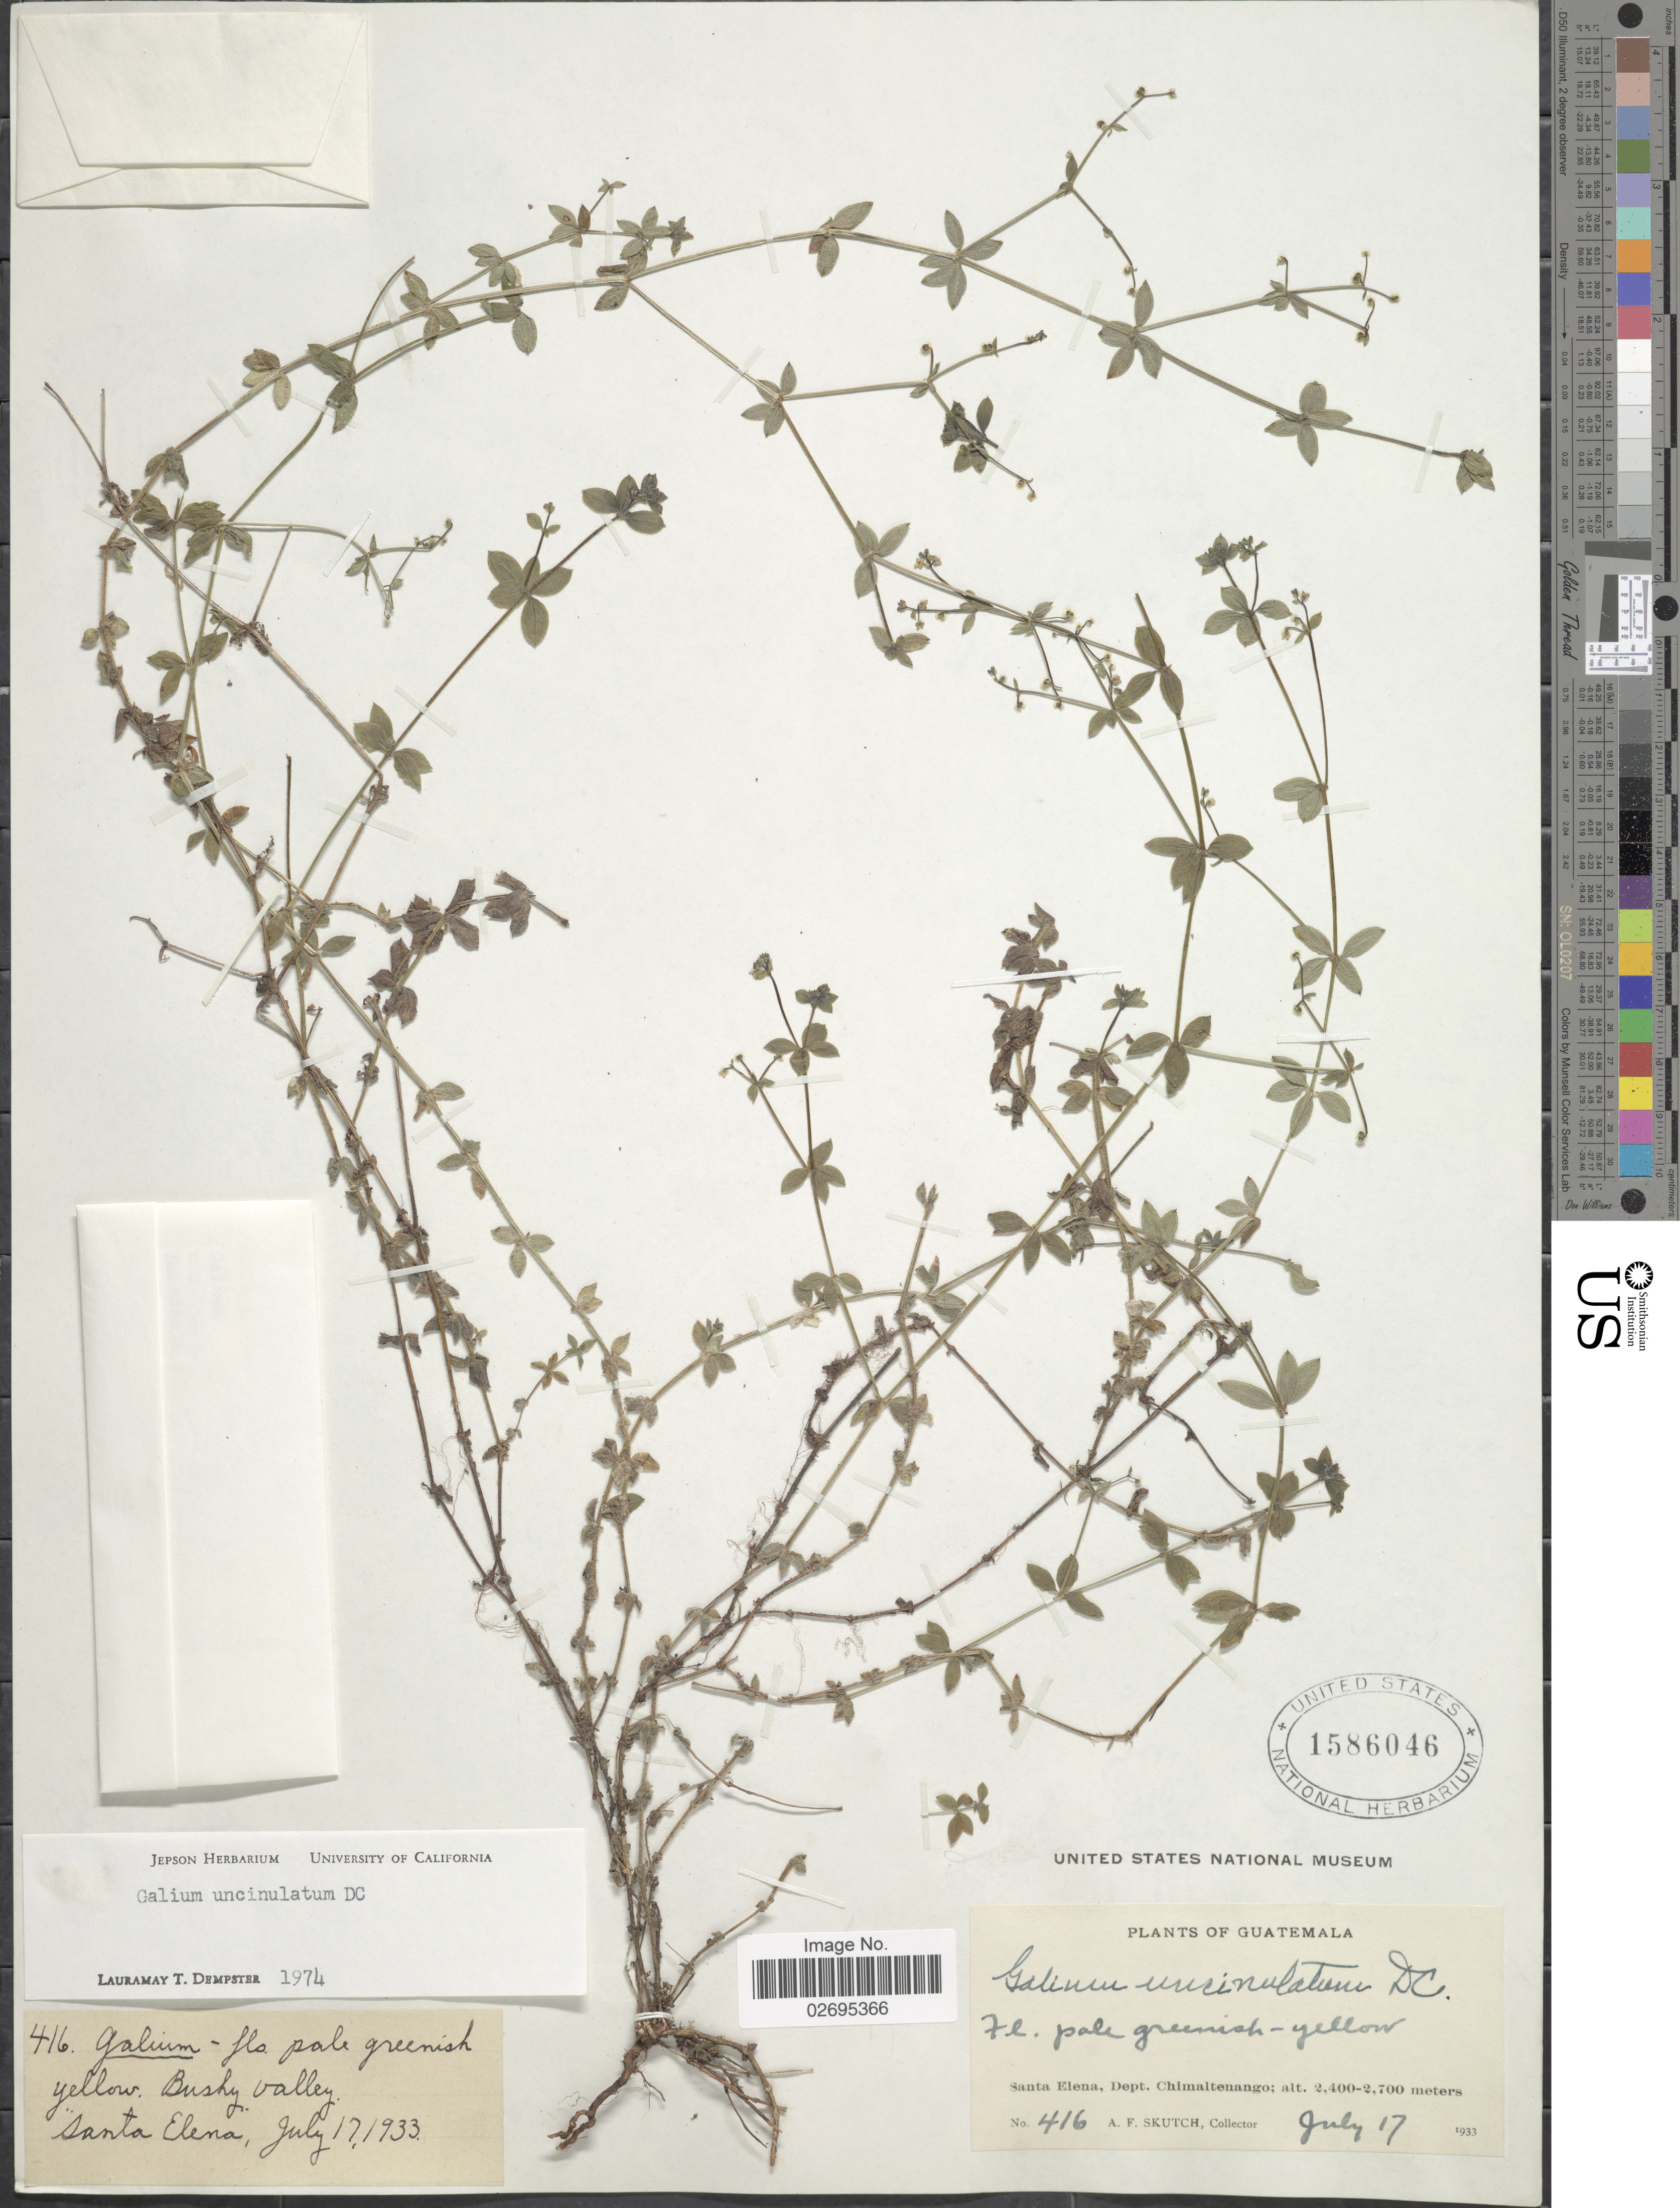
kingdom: Plantae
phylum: Tracheophyta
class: Magnoliopsida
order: Gentianales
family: Rubiaceae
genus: Galium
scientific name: Galium uncinulatum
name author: DC.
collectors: A. F. Skutch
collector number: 416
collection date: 1933-07-17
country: Guatemala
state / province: Chimaltenango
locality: Santa Elena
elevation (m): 2400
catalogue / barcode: US 1586046